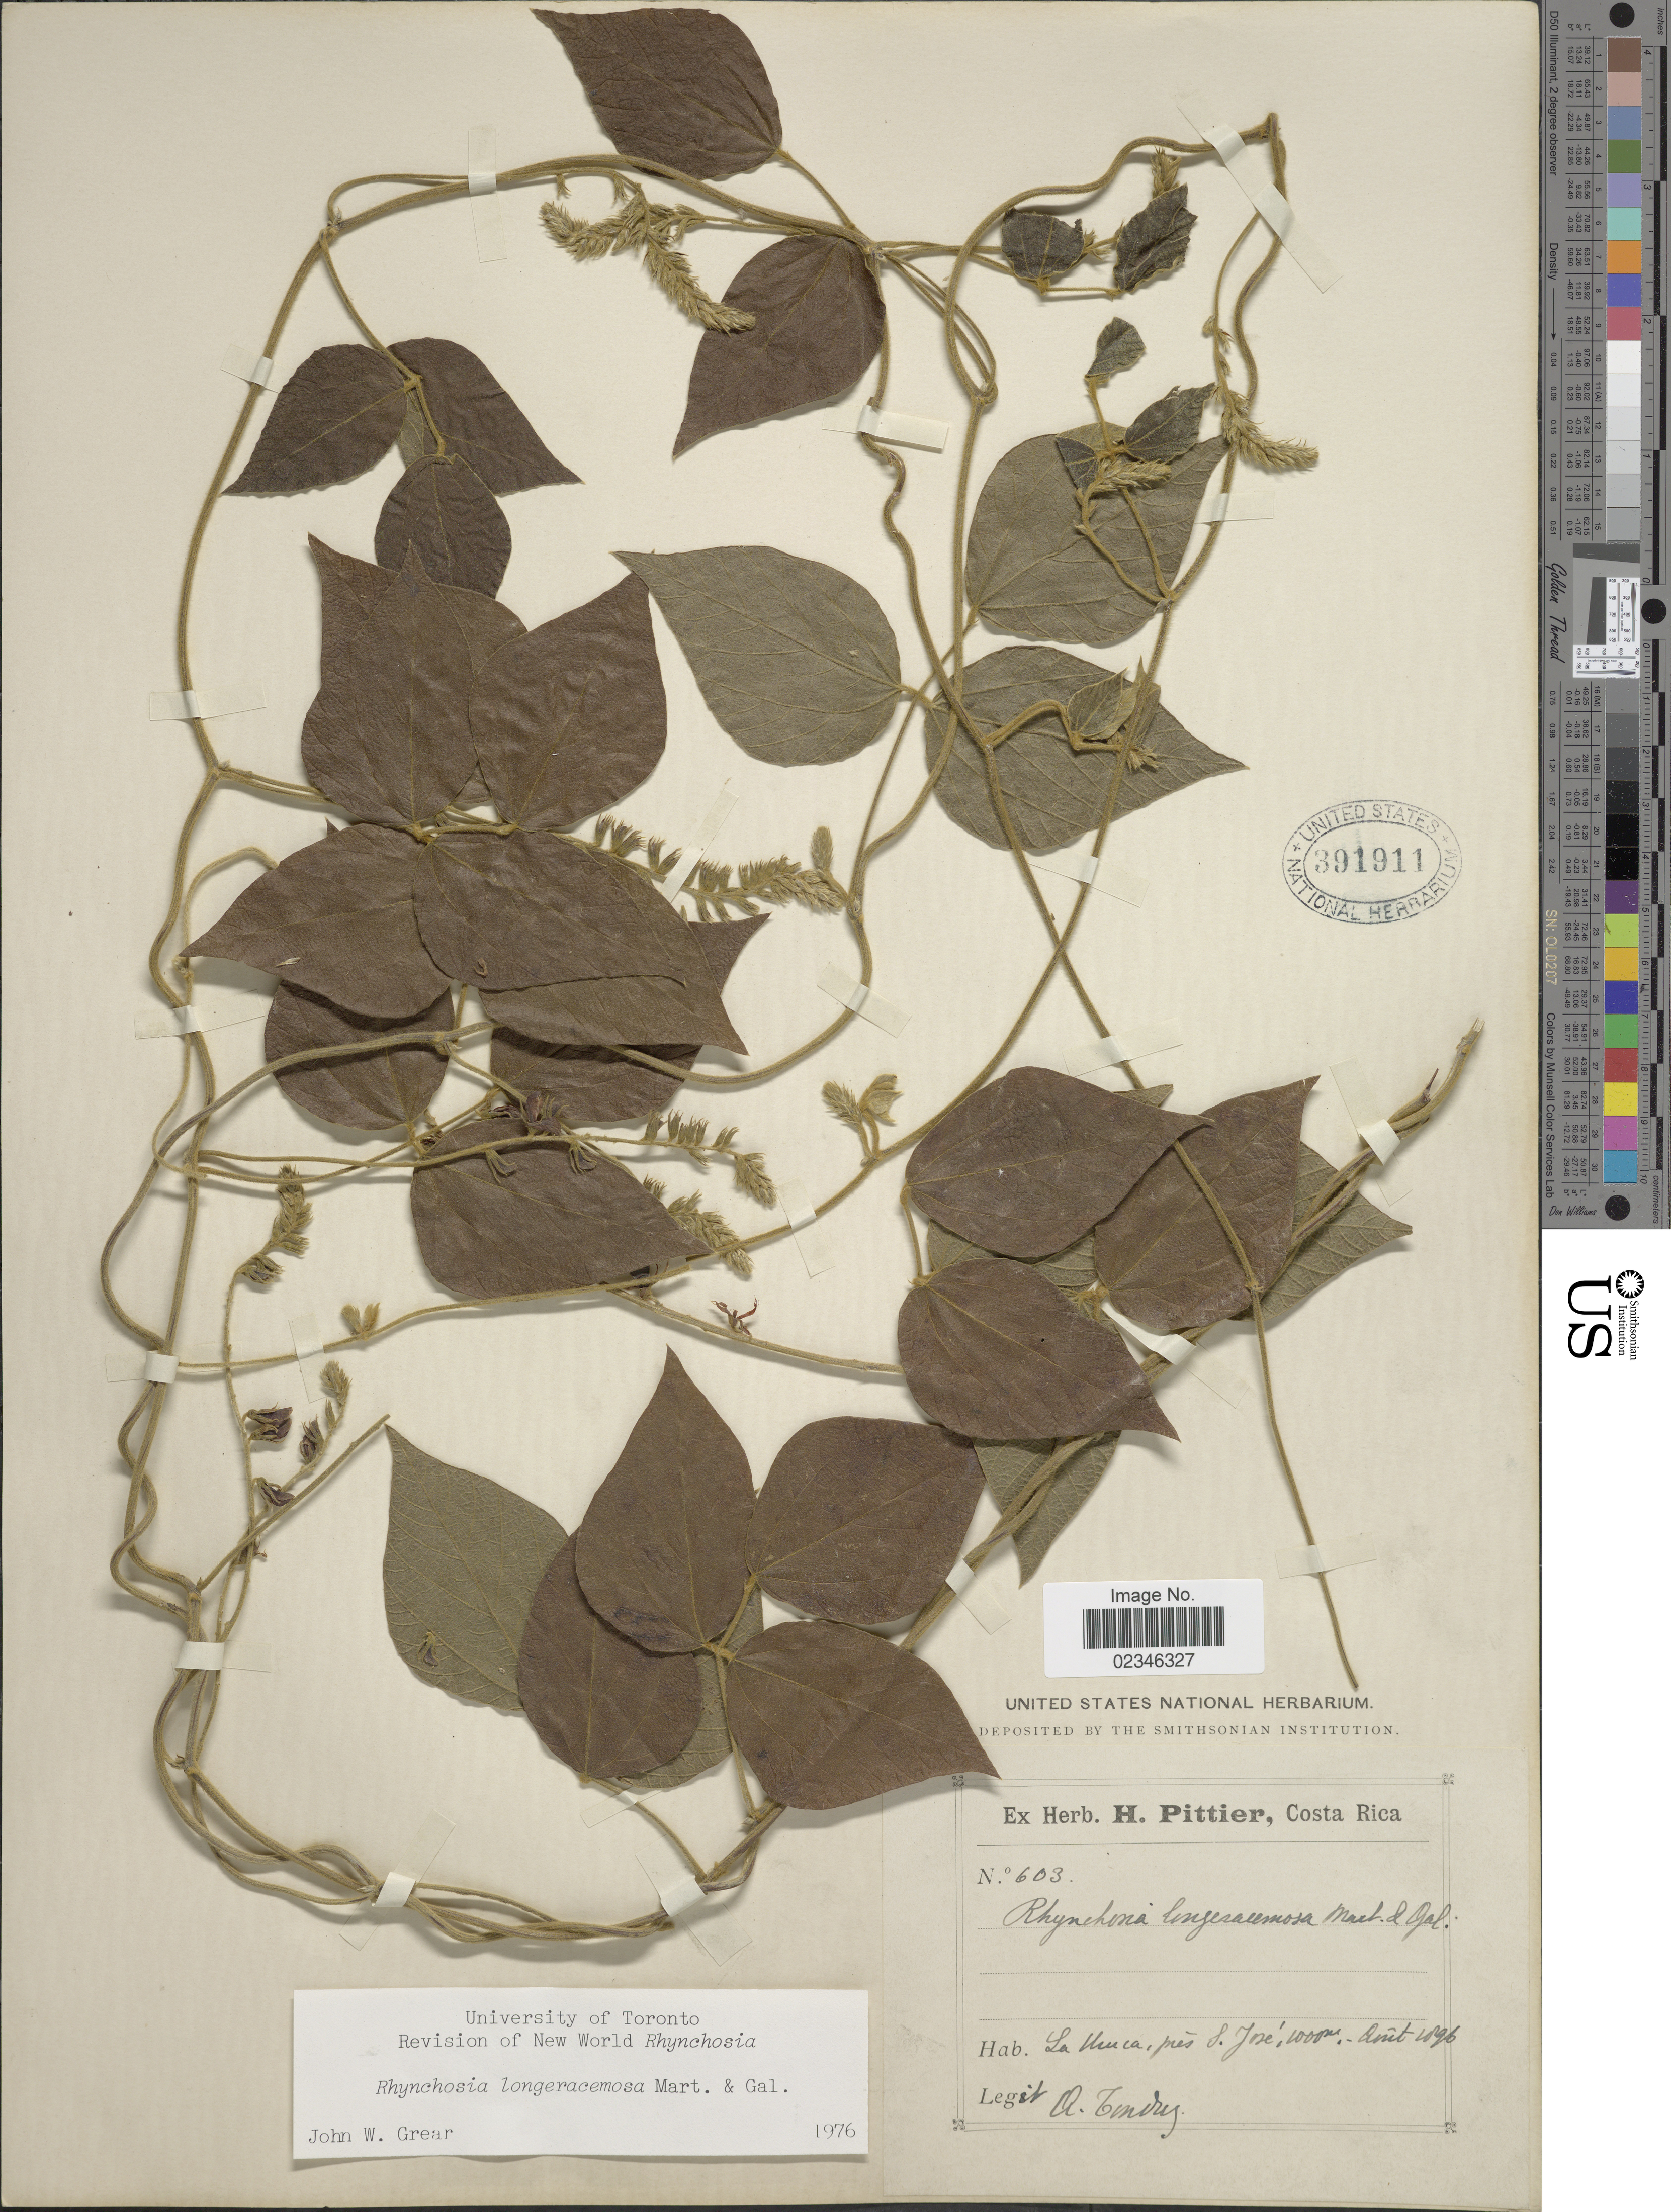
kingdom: Plantae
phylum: Tracheophyta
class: Magnoliopsida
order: Fabales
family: Fabaceae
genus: Rhynchosia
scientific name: Rhynchosia longeracemosa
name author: M. Martens & Galeotti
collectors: A. Tonduz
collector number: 603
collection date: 1896-08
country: Costa Rica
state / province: San José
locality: La Uruca, près S. José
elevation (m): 1000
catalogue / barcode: US 391911